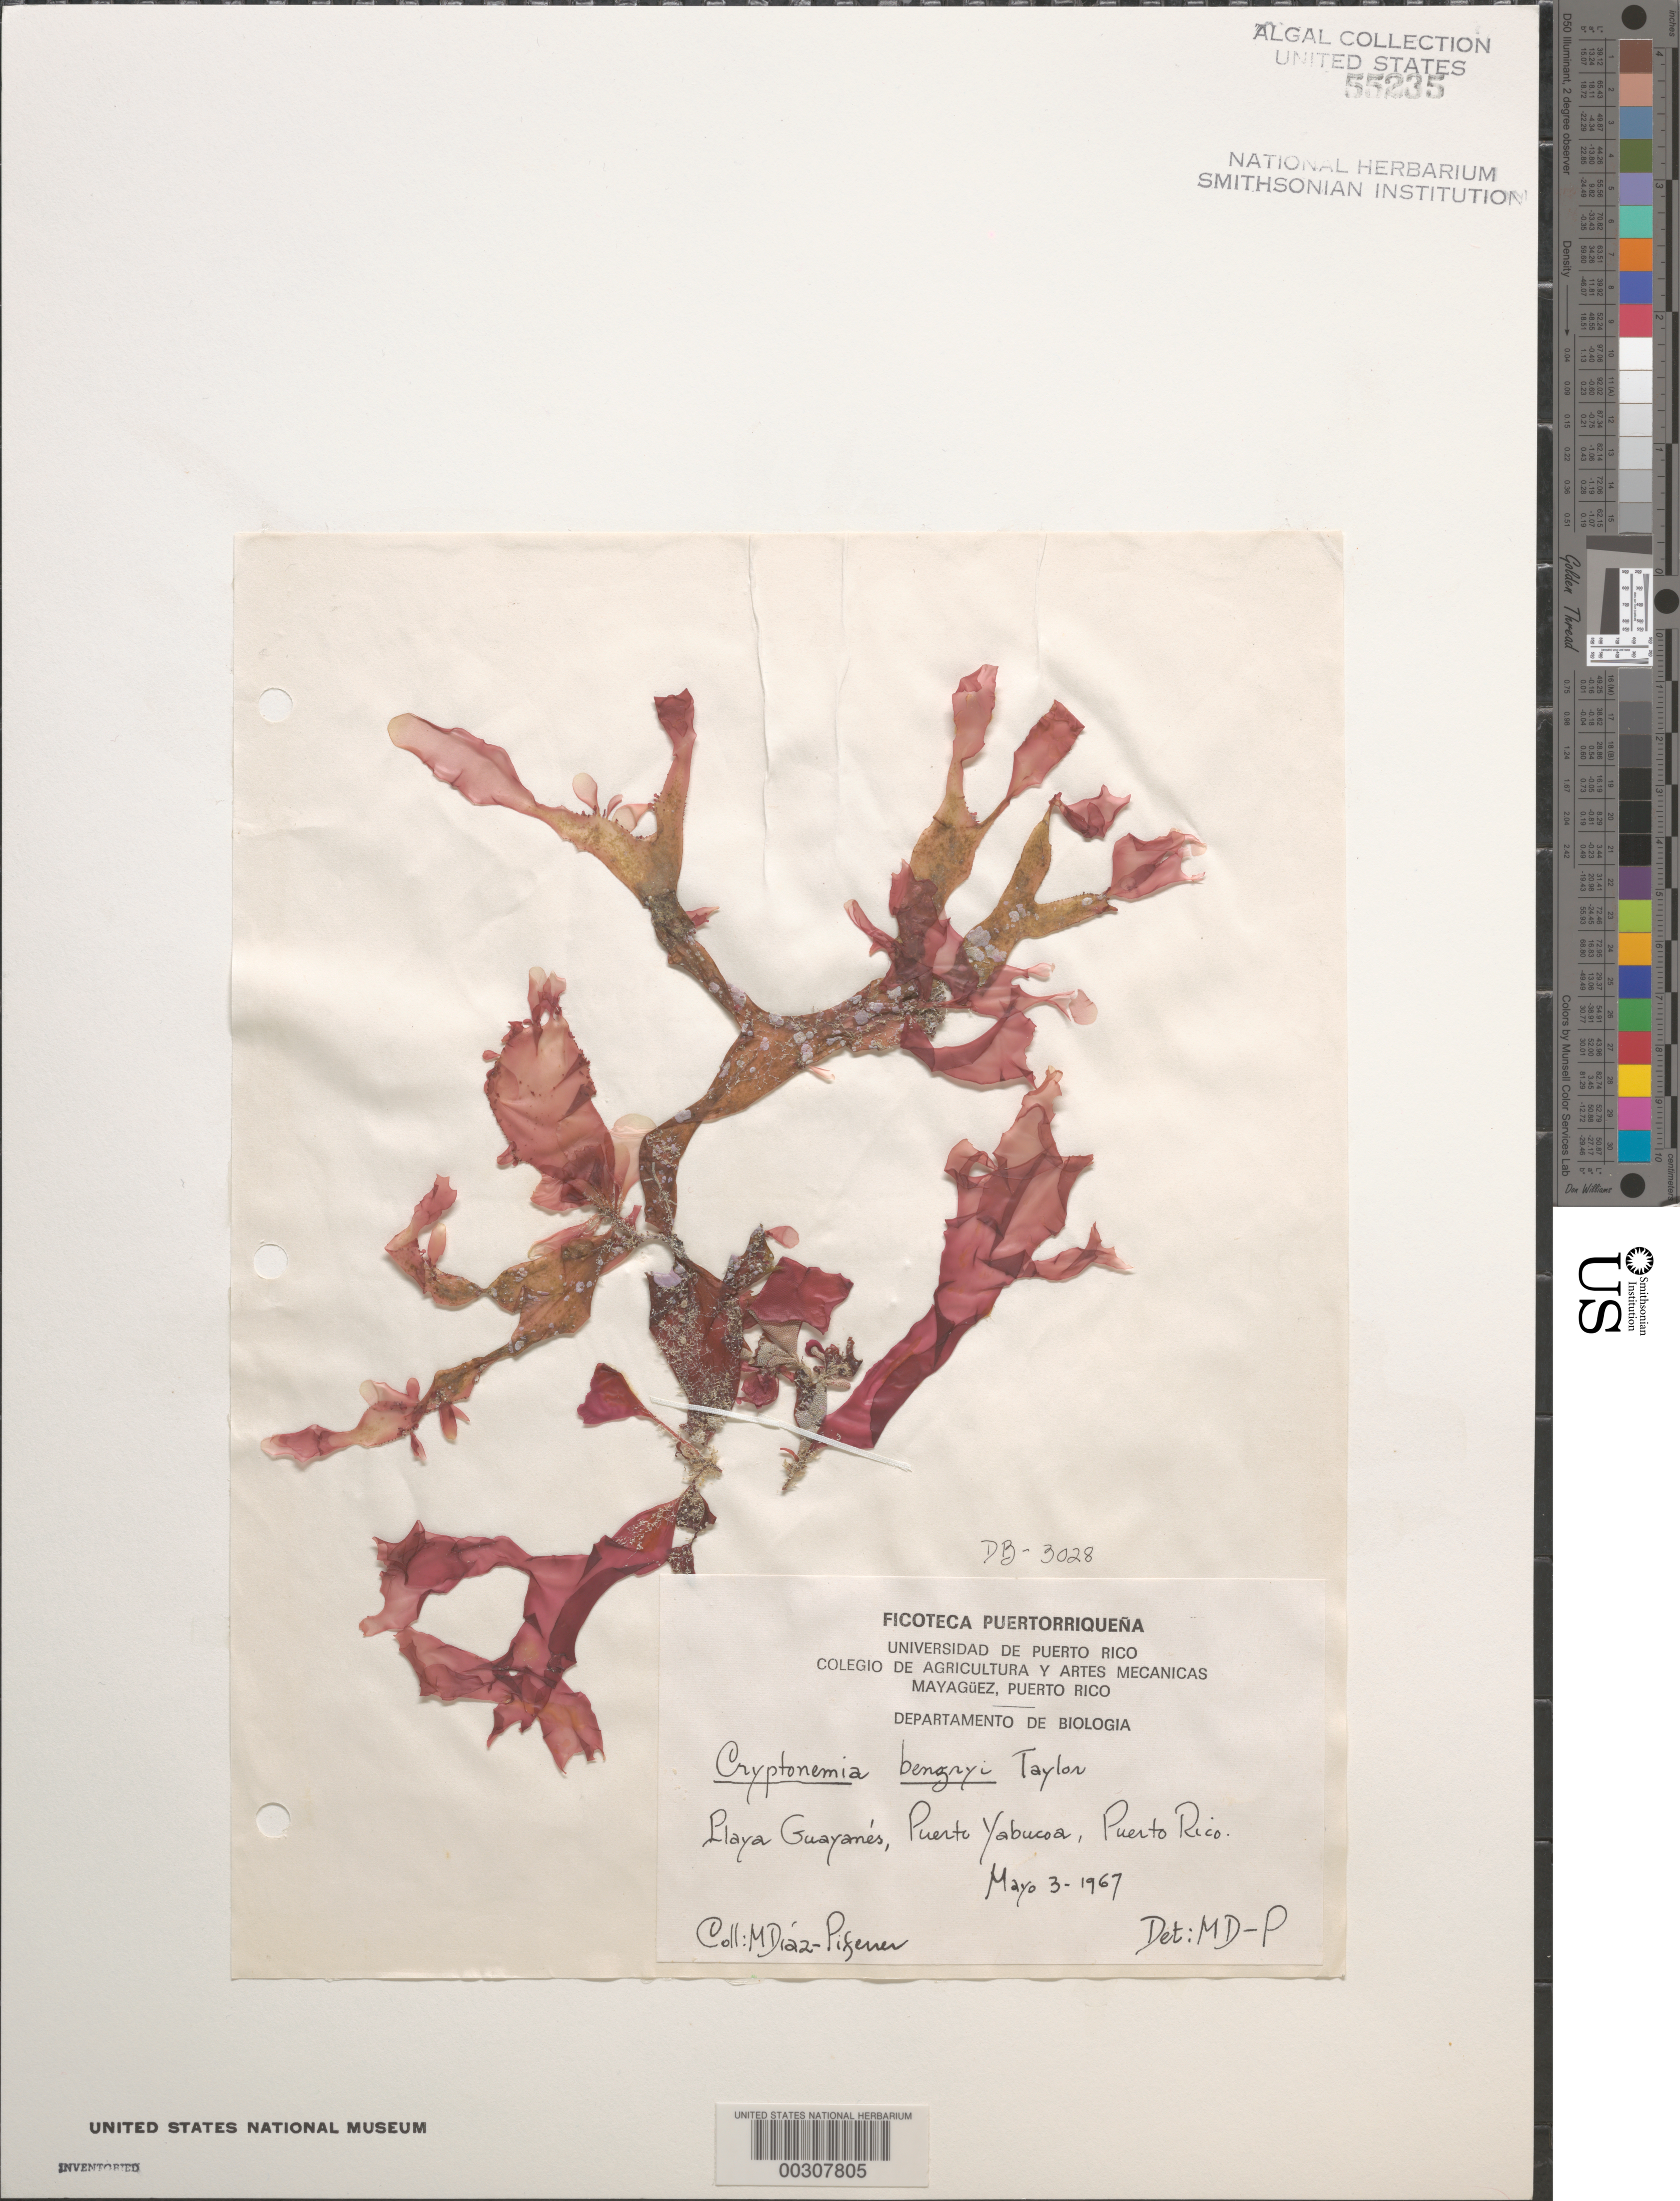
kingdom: Plantae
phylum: Rhodophyta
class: Florideophyceae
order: Halymeniales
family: Halymeniaceae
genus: Cryptonemia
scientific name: Cryptonemia bengryi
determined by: Diaz-Piferrer, M.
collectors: M. Diaz-Piferrer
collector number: Db-3028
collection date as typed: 03 May 1967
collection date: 1967-05-03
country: Puerto Rico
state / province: Yabucoa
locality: Playa Guayanes, Puerto Yabucoa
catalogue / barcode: US 55235